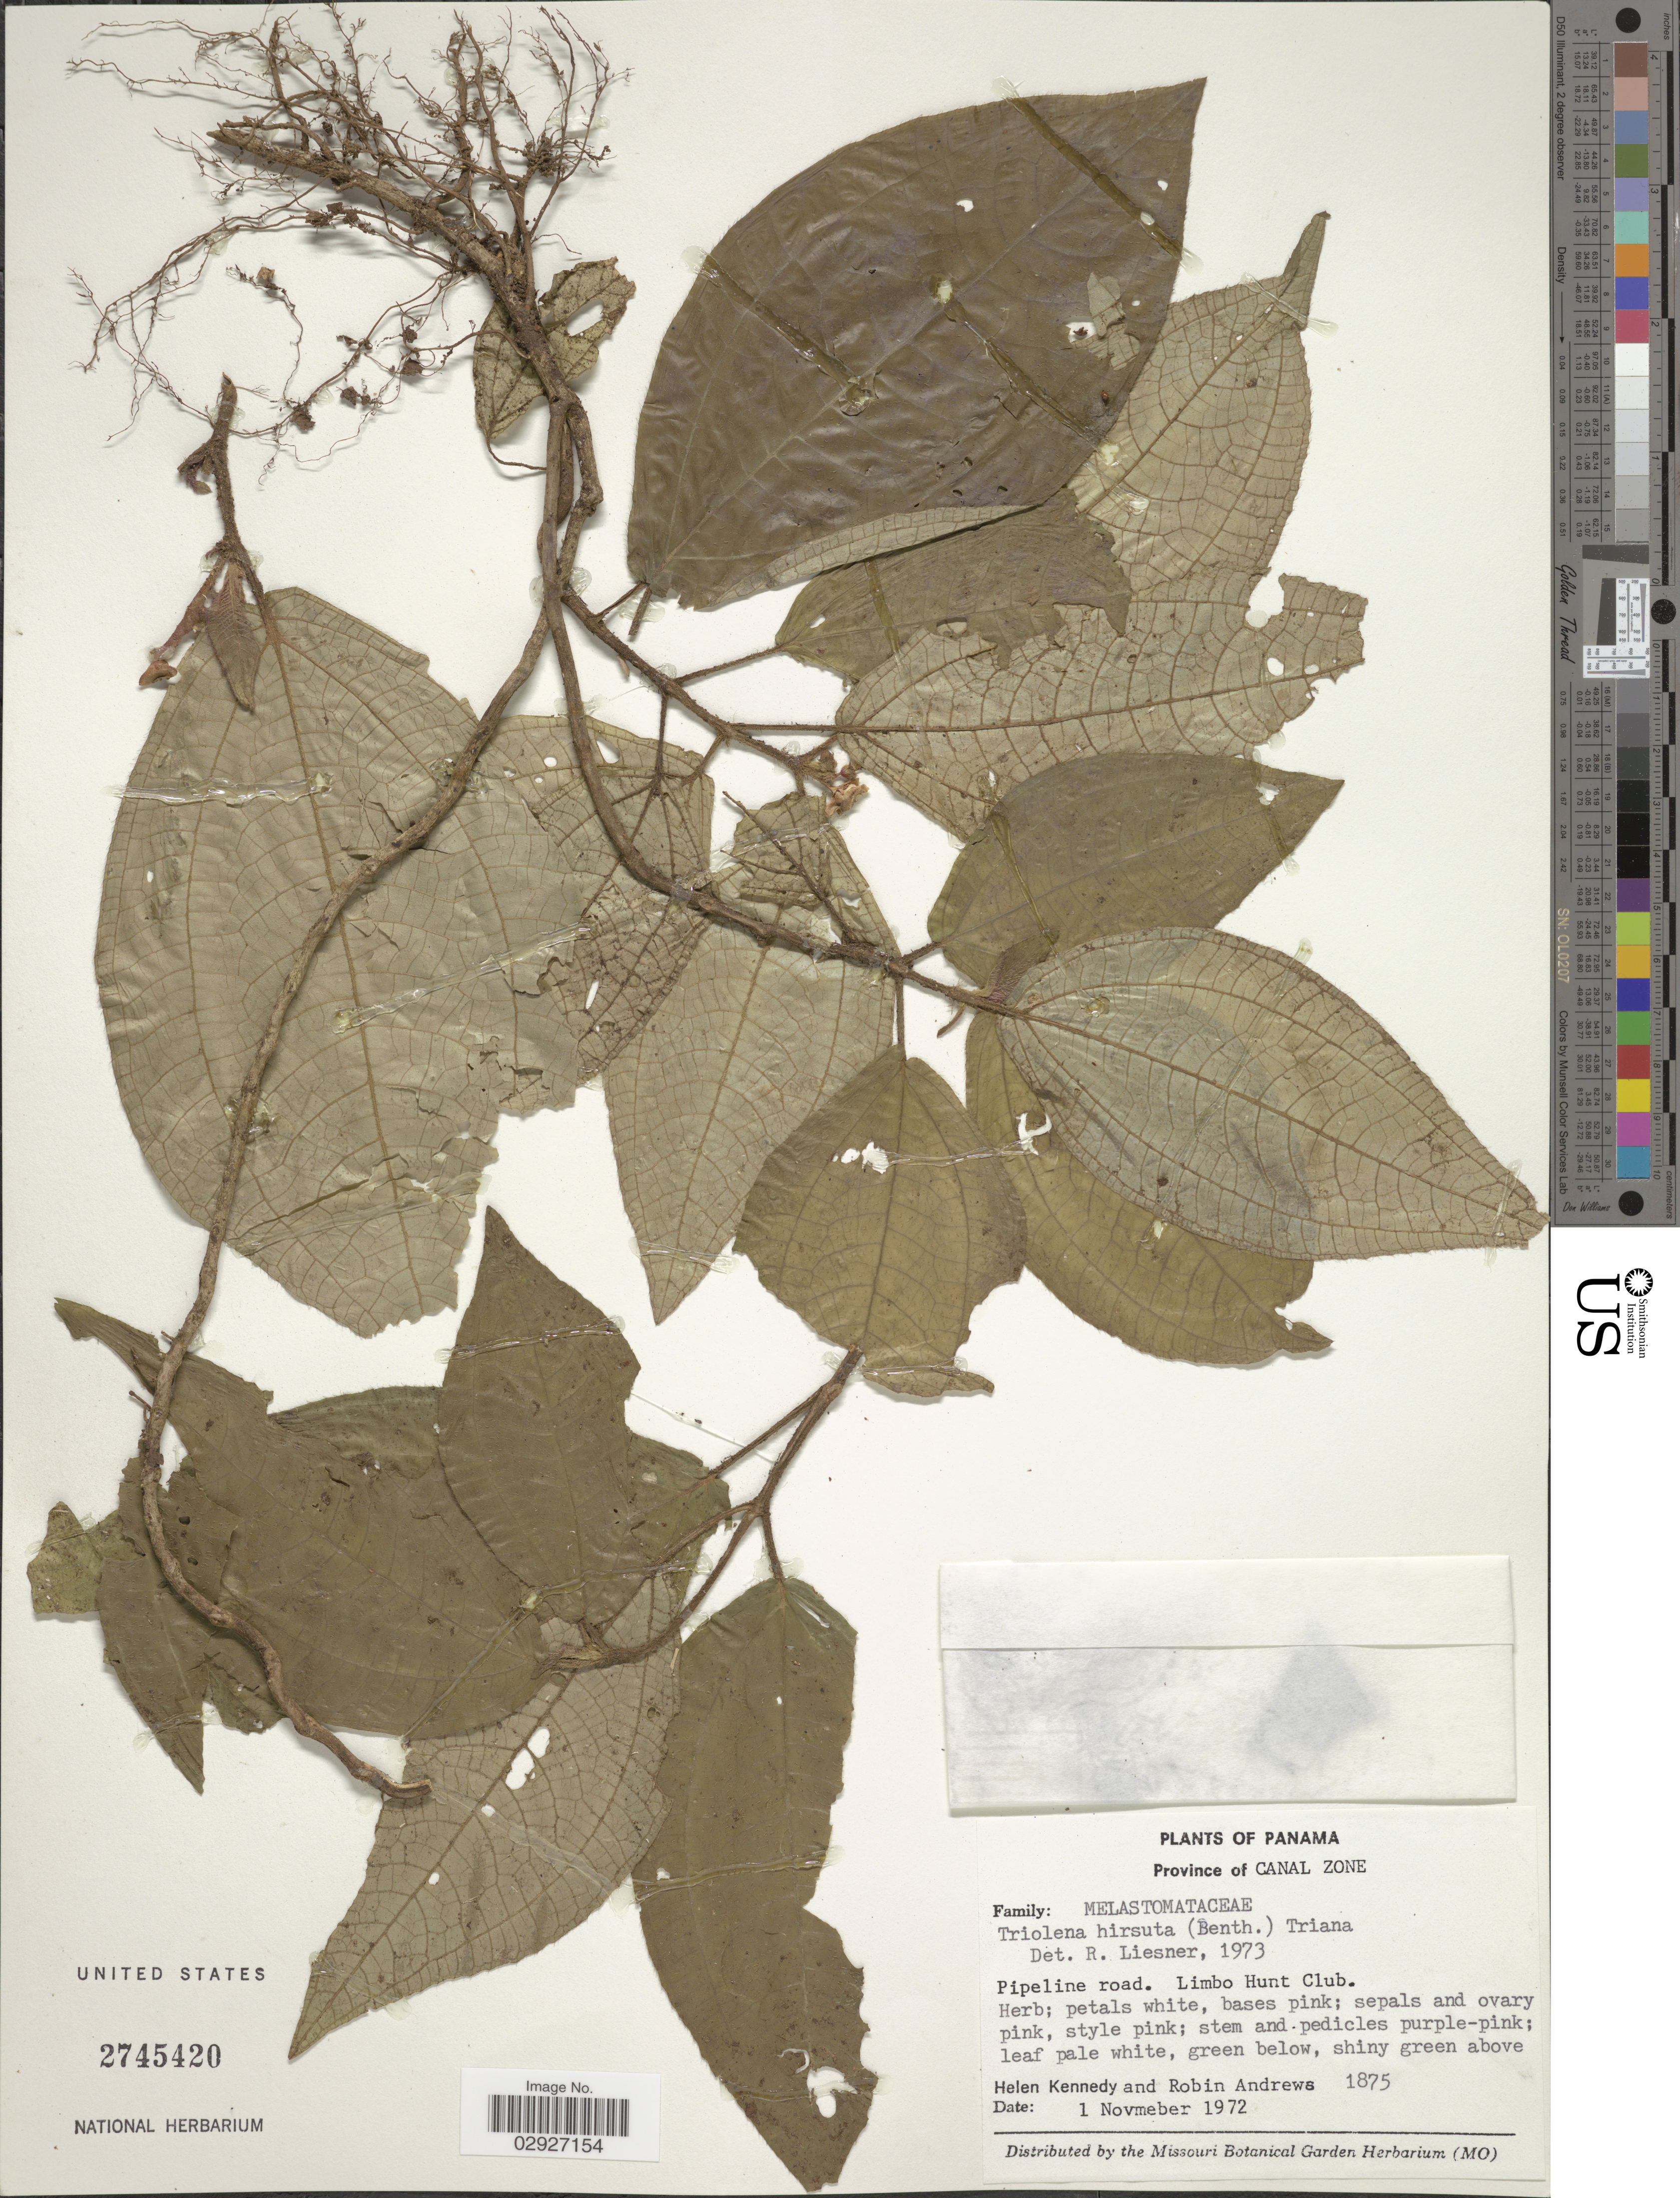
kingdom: Plantae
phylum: Tracheophyta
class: Magnoliopsida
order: Myrtales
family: Melastomataceae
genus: Triolena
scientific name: Triolena hirsuta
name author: (Benth.) Triana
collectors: H. Kennedy & R. Andrews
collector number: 1875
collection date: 1972-11-01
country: Panama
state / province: Colón / Panamá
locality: Province of Canal Zone, Pipeline Road, Limbo Hunt Club.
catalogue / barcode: US 2745420